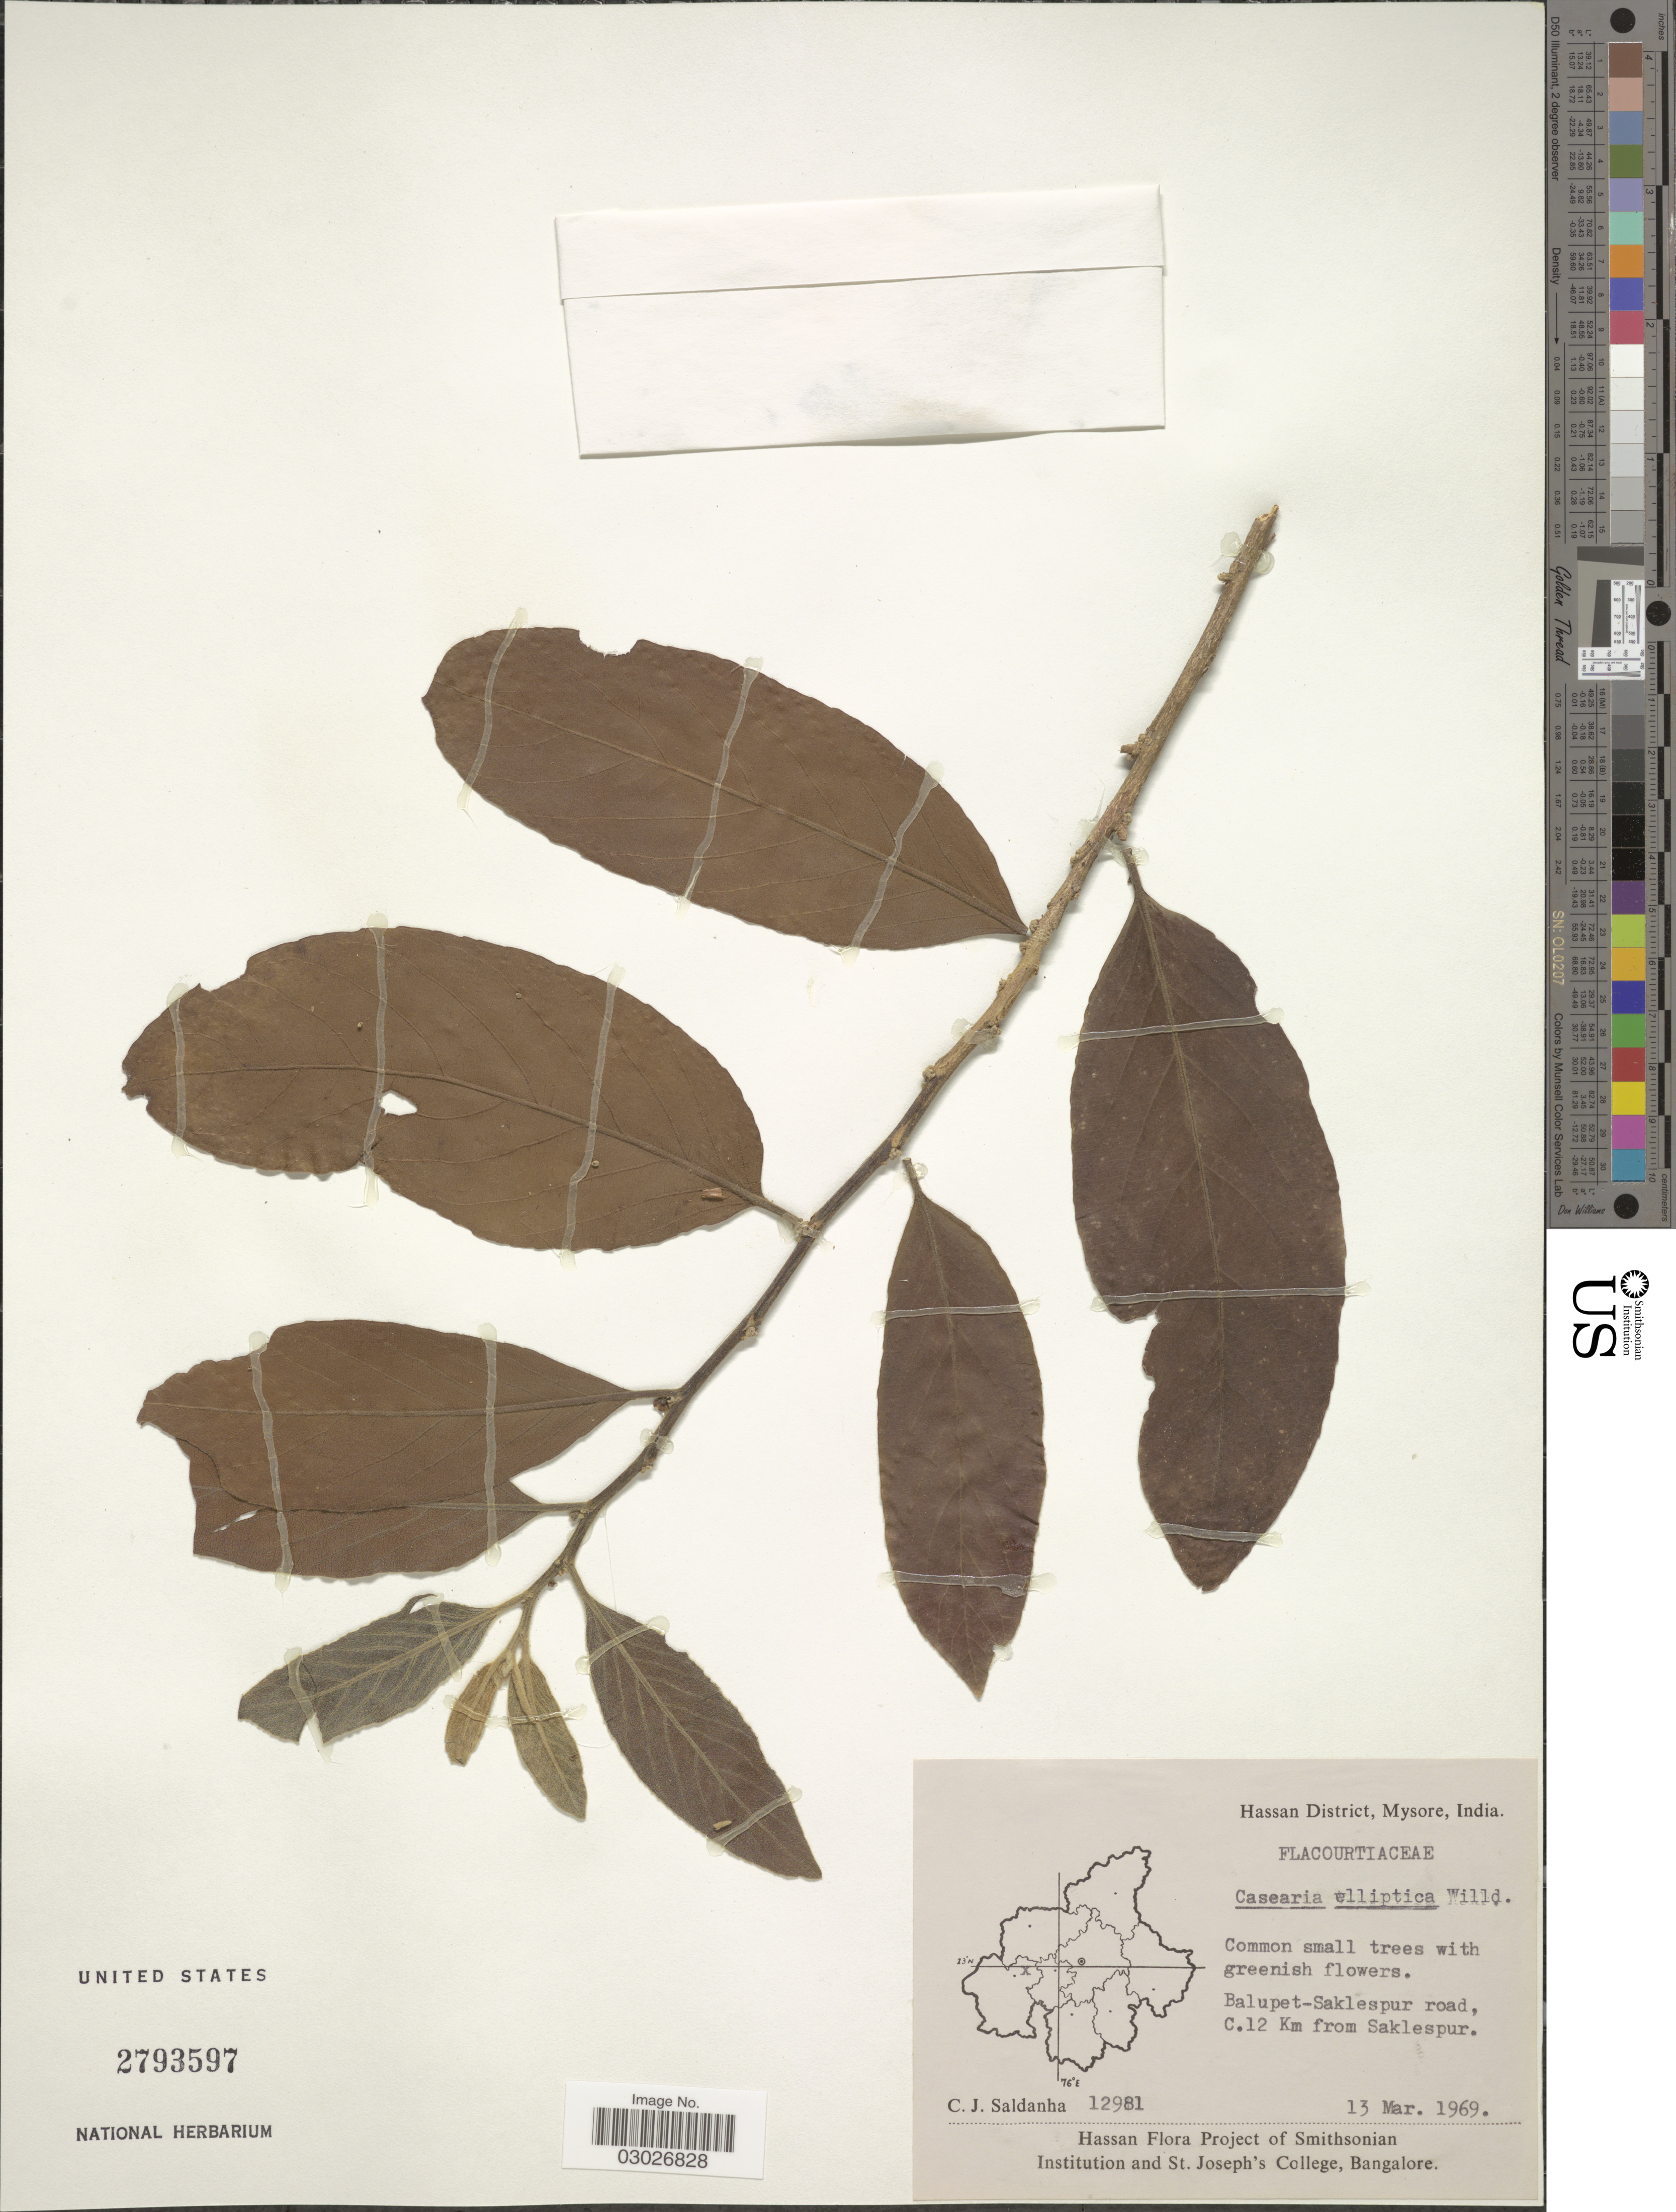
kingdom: Plantae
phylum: Tracheophyta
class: Magnoliopsida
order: Malpighiales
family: Salicaceae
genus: Casearia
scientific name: Casearia tomentosa subsp. tomentosa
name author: Roxb.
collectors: C. J. Saldanha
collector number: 12981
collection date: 1969-03-13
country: India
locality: Hassan District, Mysore. Balupet-Saklespur road, C. 12 Km from Saklespur.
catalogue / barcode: US 2793597